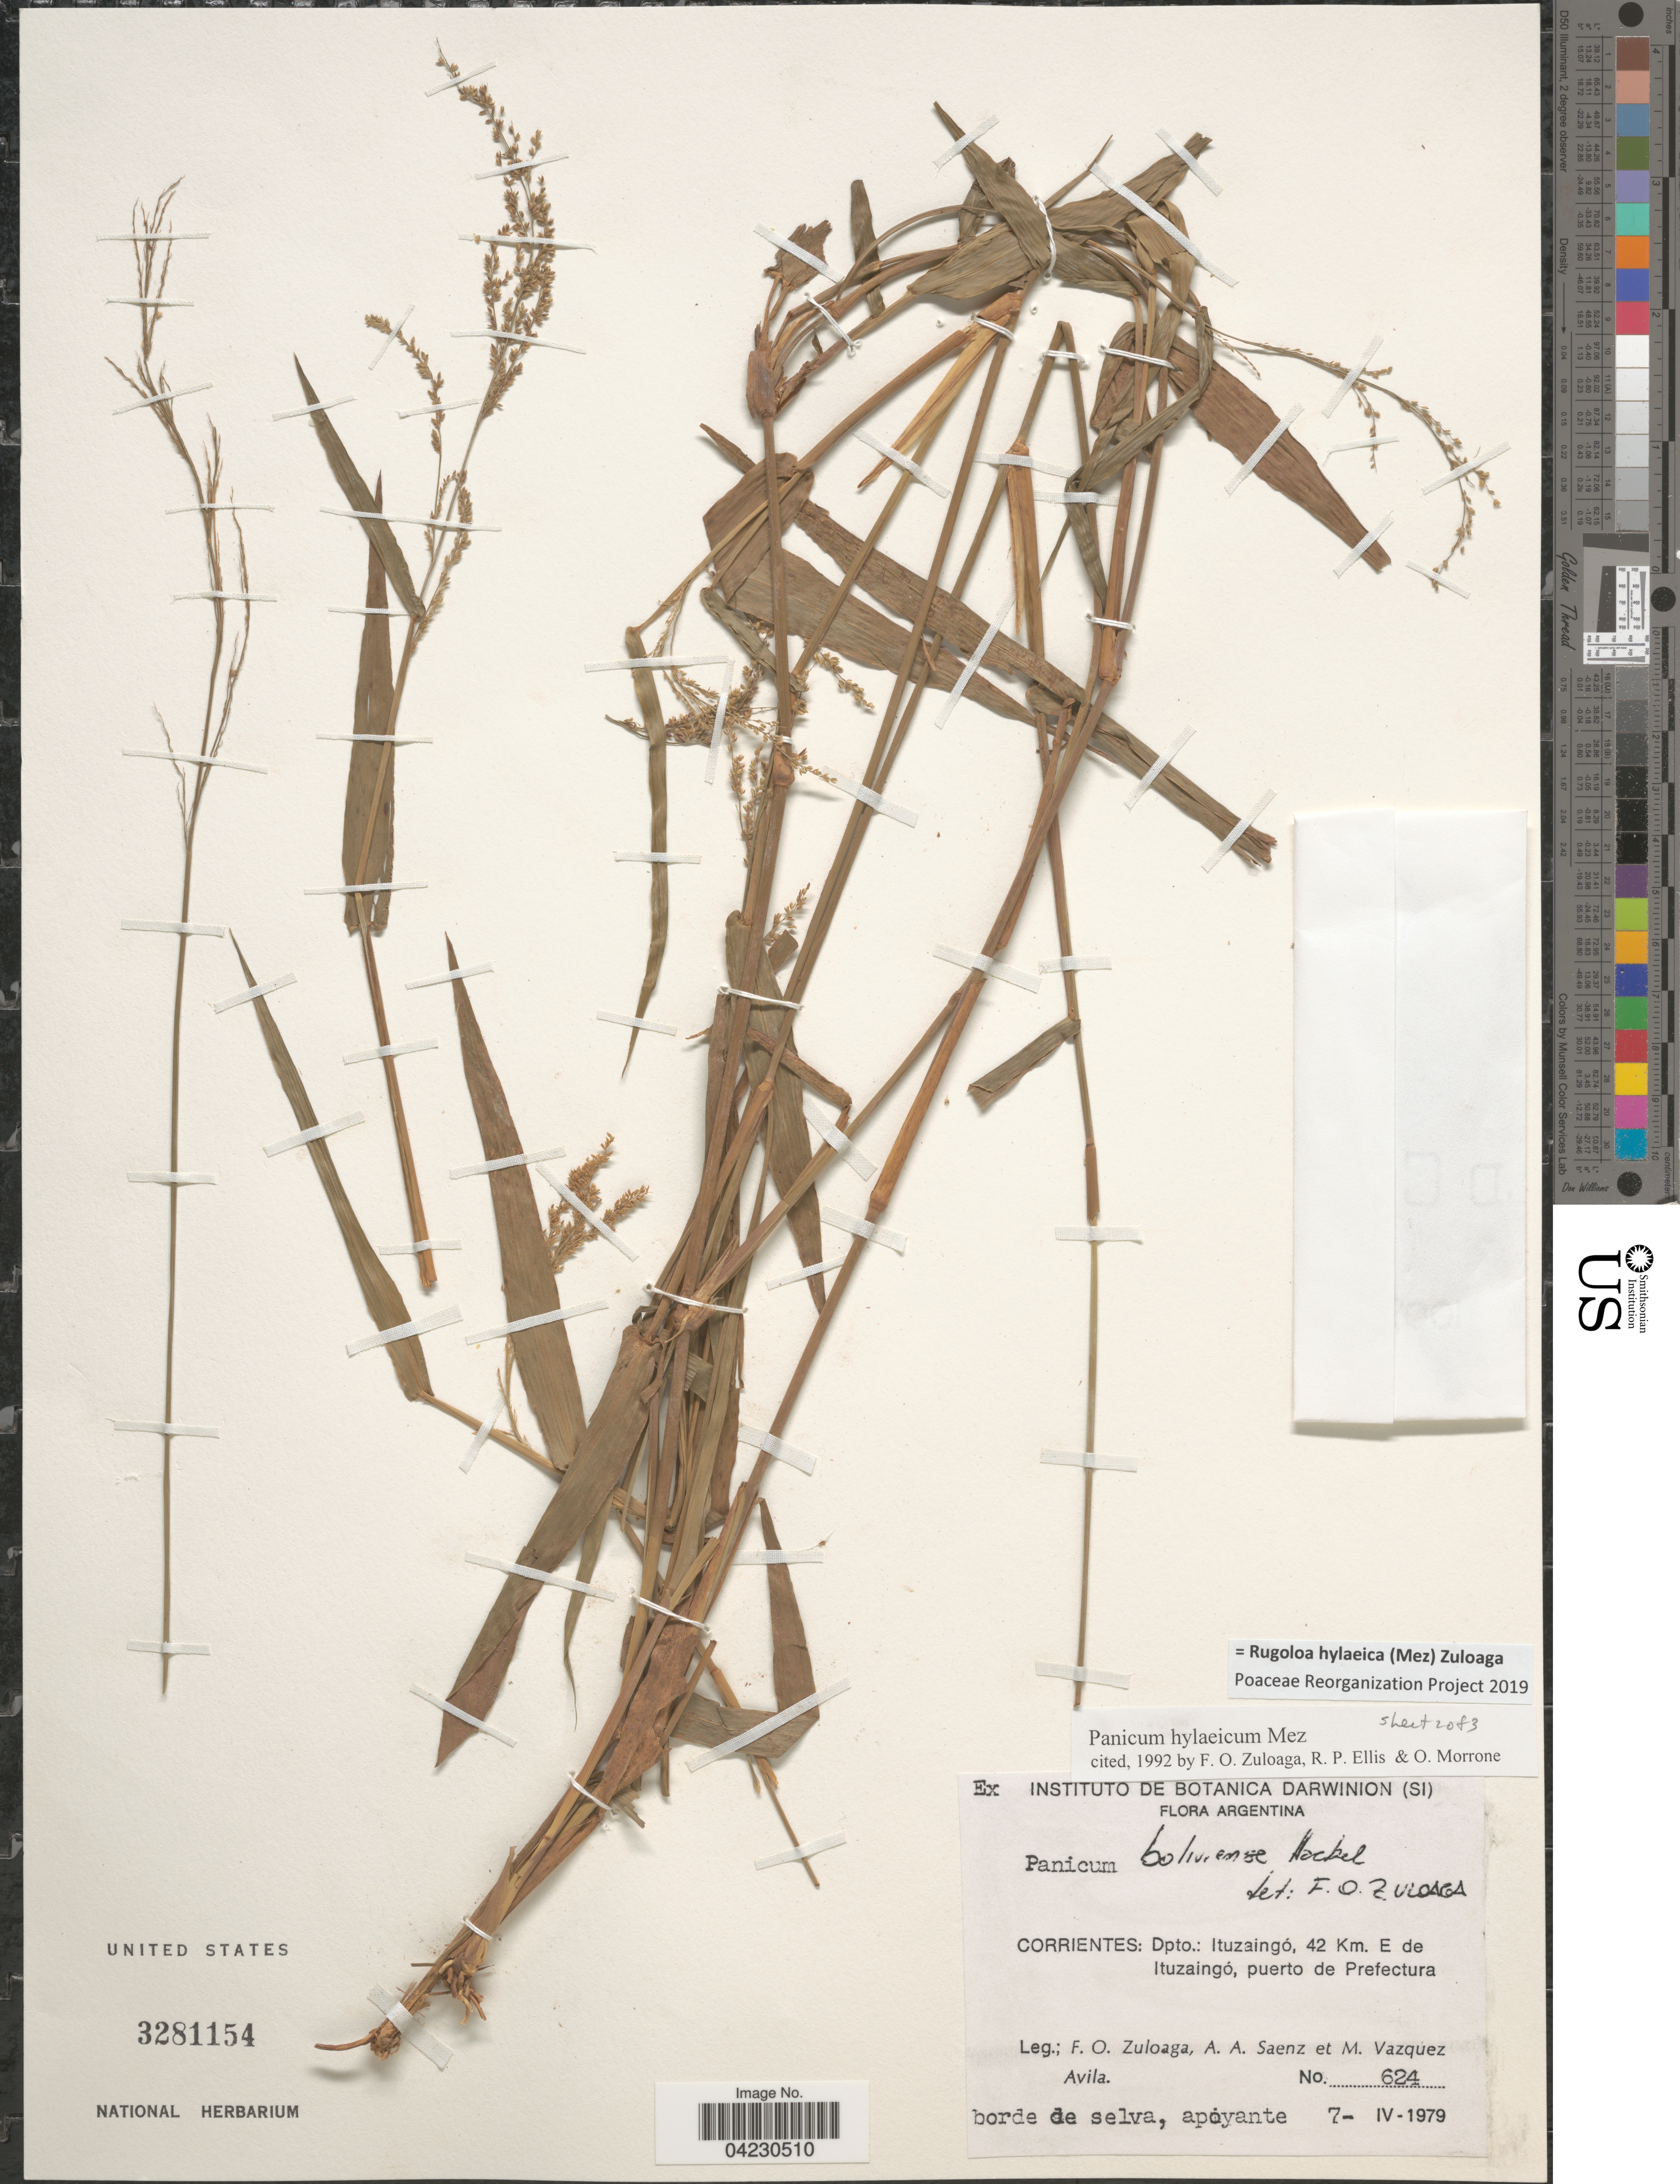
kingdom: Plantae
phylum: Tracheophyta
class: Liliopsida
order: Poales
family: Poaceae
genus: Rugoloa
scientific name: Rugoloa hylaeica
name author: (Mez) Zuloaga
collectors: F. O. Zuloaga, A. A. Saenz & M. Vázquez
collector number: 624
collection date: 1979-04-07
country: Argentina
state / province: Corrientes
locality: Dpto.: Ituzaingó, 42 Km. E de Ituzaingó, puerto de Prefectura. Borde de selva, apoyante.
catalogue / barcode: US 3281154